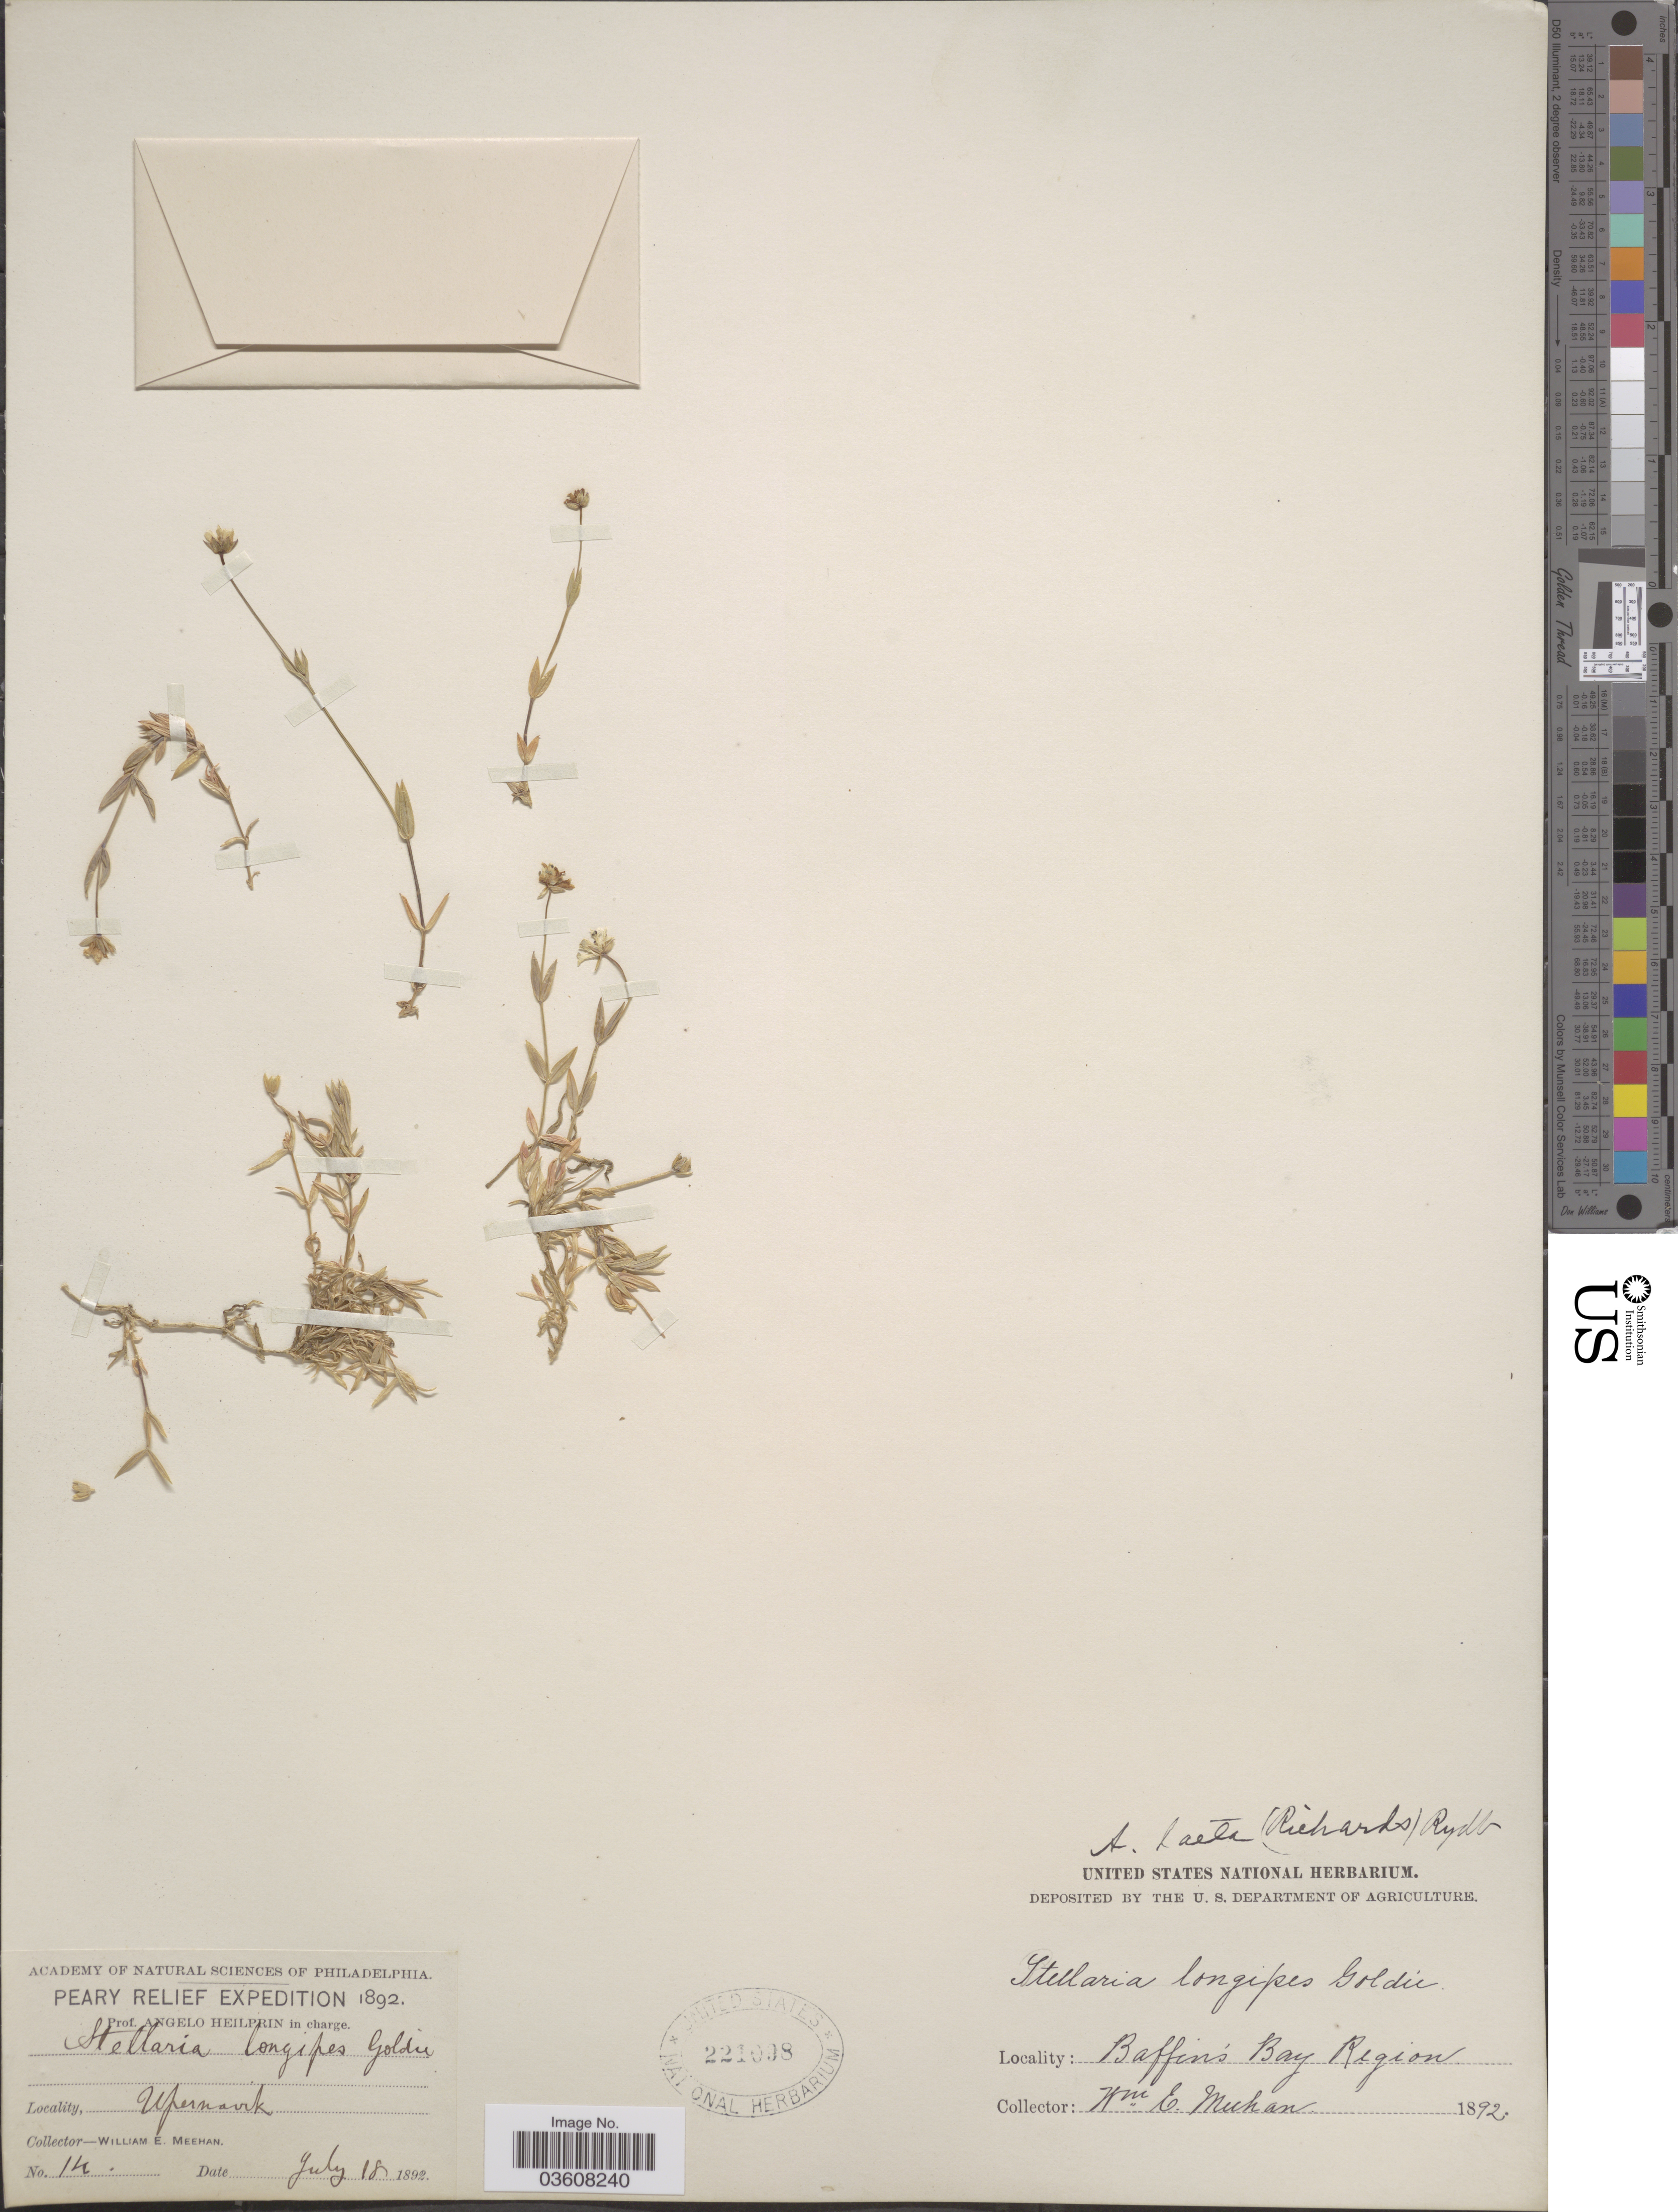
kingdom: Plantae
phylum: Tracheophyta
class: Magnoliopsida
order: Caryophyllales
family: Caryophyllaceae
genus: Stellaria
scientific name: Stellaria laeta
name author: Richards.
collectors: W. Meehan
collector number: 14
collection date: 1892-07-18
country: Greenland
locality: Upernavik. Baffin's Bay Region.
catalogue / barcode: US 221098